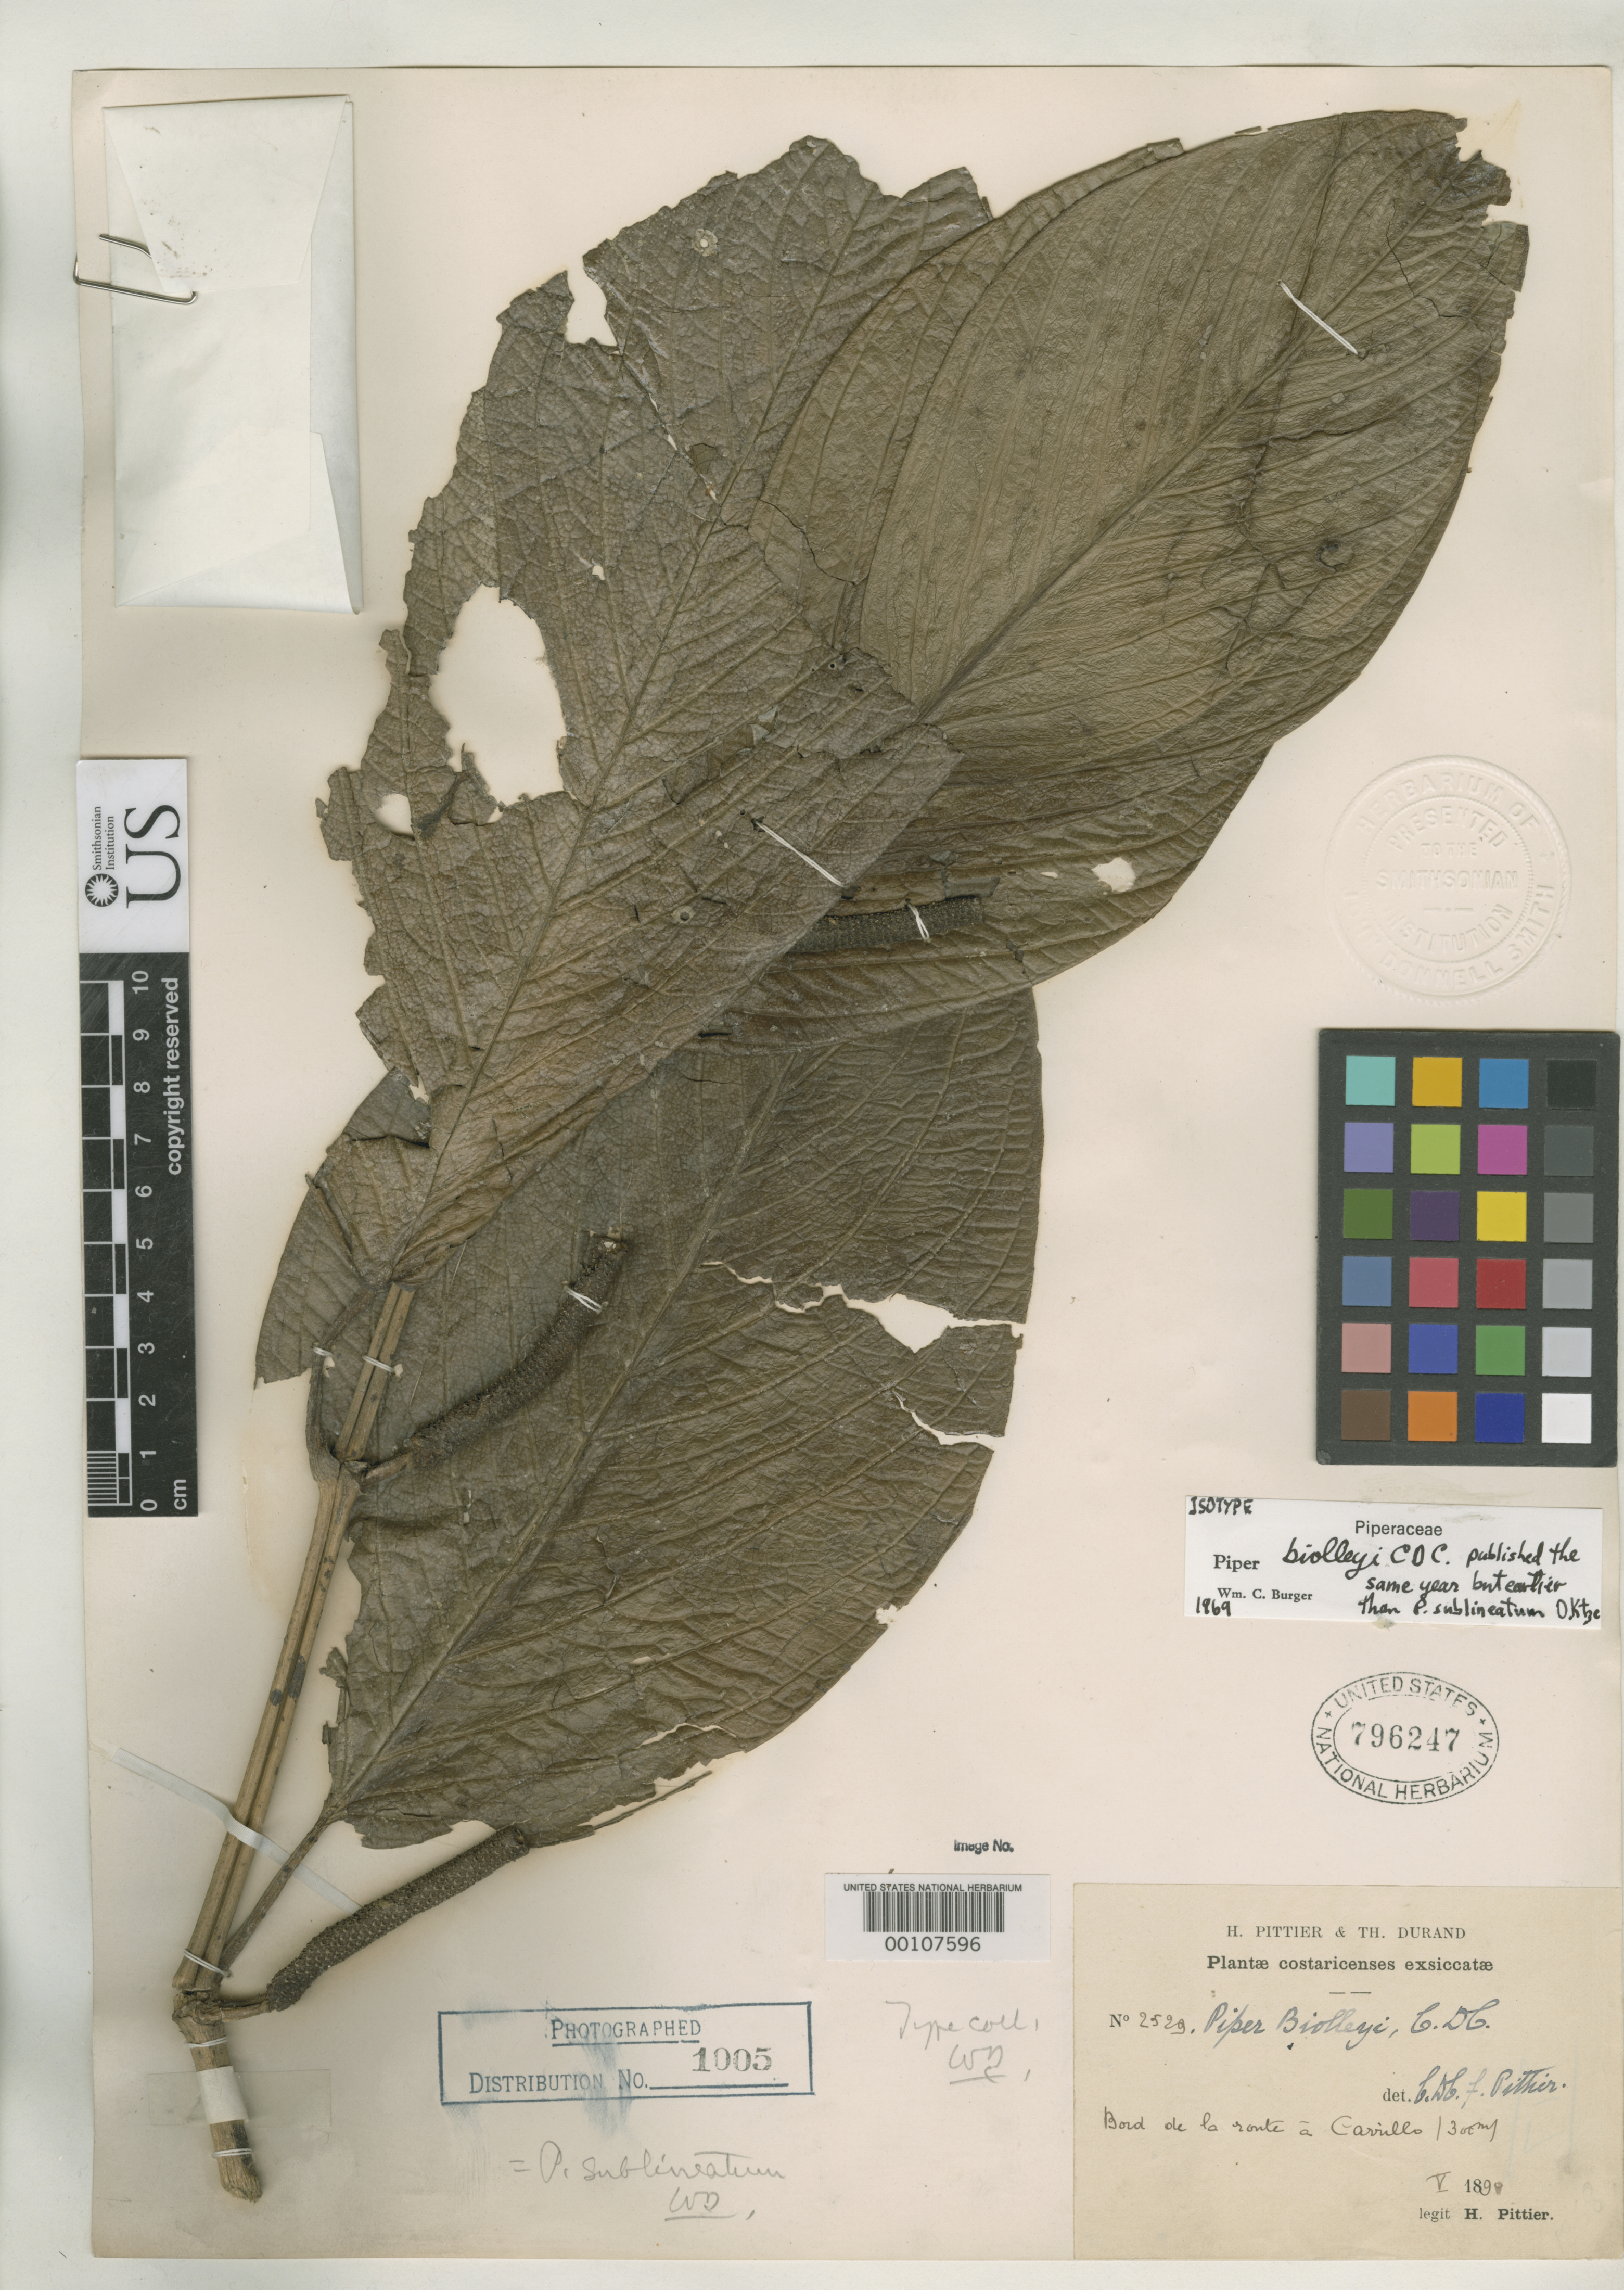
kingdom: Plantae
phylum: Tracheophyta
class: Magnoliopsida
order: Piperales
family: Piperaceae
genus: Piper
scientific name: Piper biolleyi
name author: C. DC.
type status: Isotype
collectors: H. F. Pittier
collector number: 2529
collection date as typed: May 1890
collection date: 1890-05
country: Costa Rica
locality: Carrillo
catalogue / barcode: US 796247